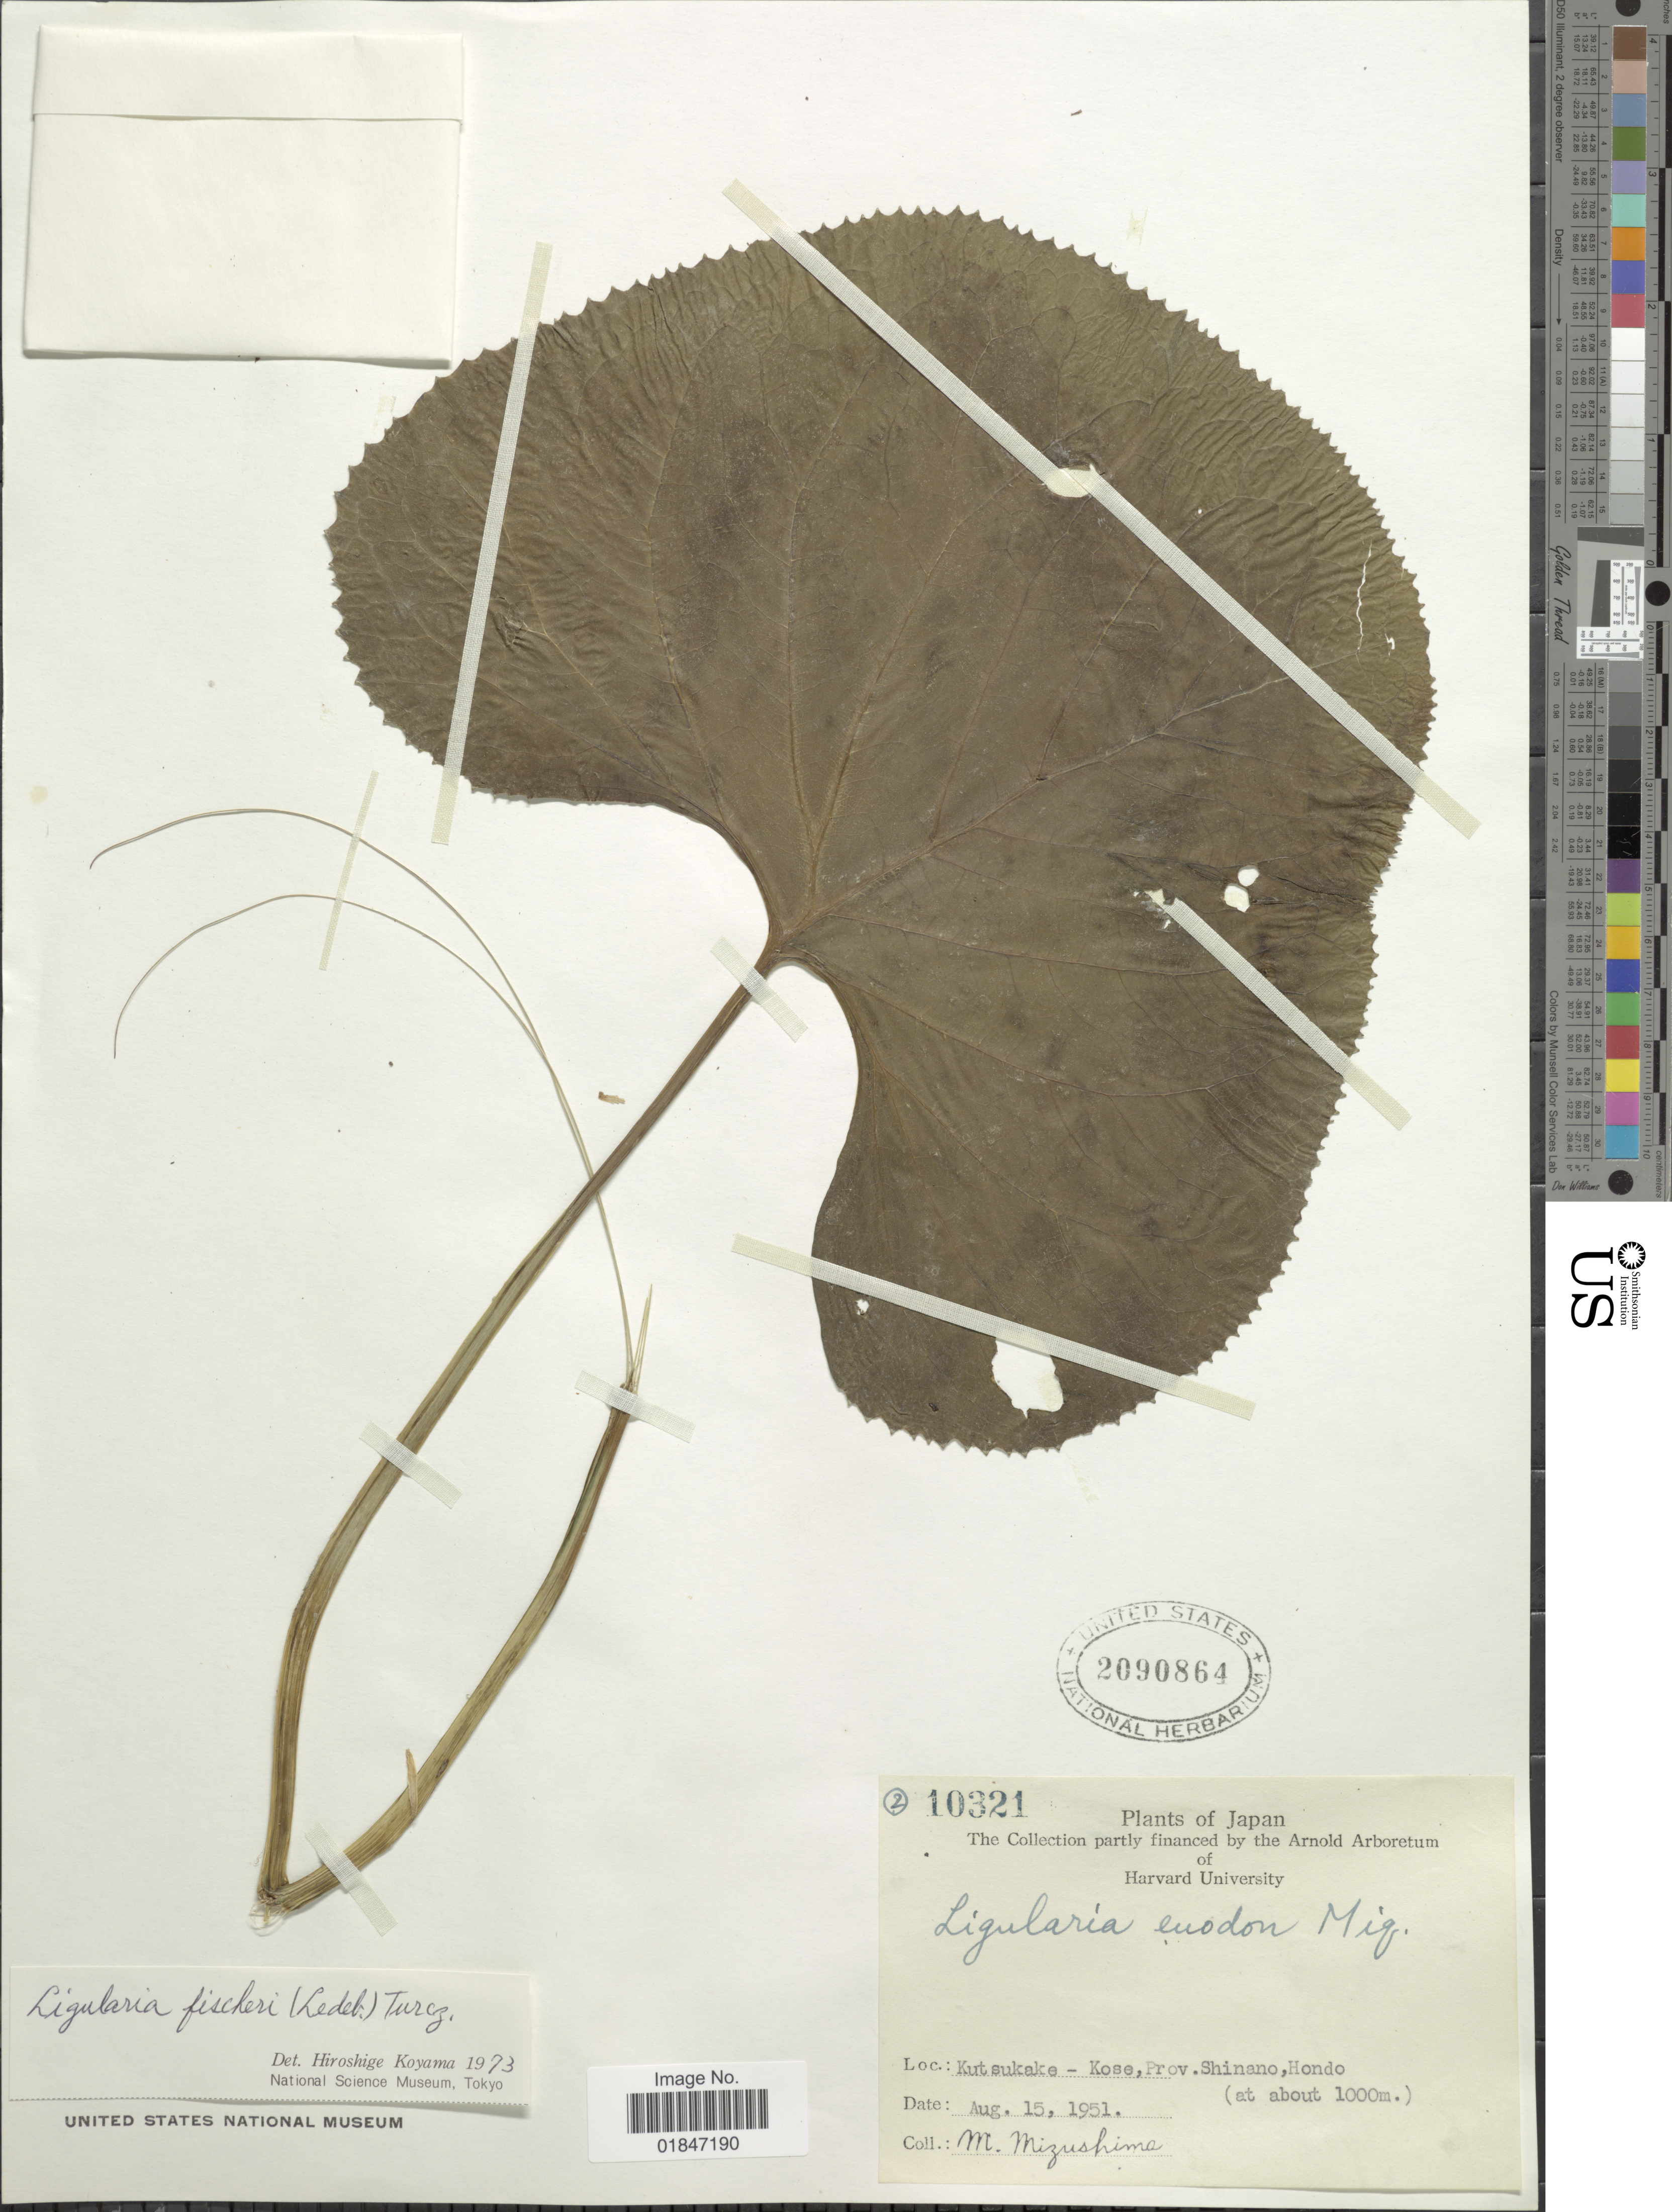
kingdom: Plantae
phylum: Tracheophyta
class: Magnoliopsida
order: Asterales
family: Asteraceae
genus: Ligularia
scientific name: Ligularia fischeri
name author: (Ledeb.) Turcz.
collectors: M. Mizushima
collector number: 1032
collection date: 1951-08-15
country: Japan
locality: Kutsukake - Kose, Prov. Shinano, Hondo.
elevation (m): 1000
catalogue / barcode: US 2090864